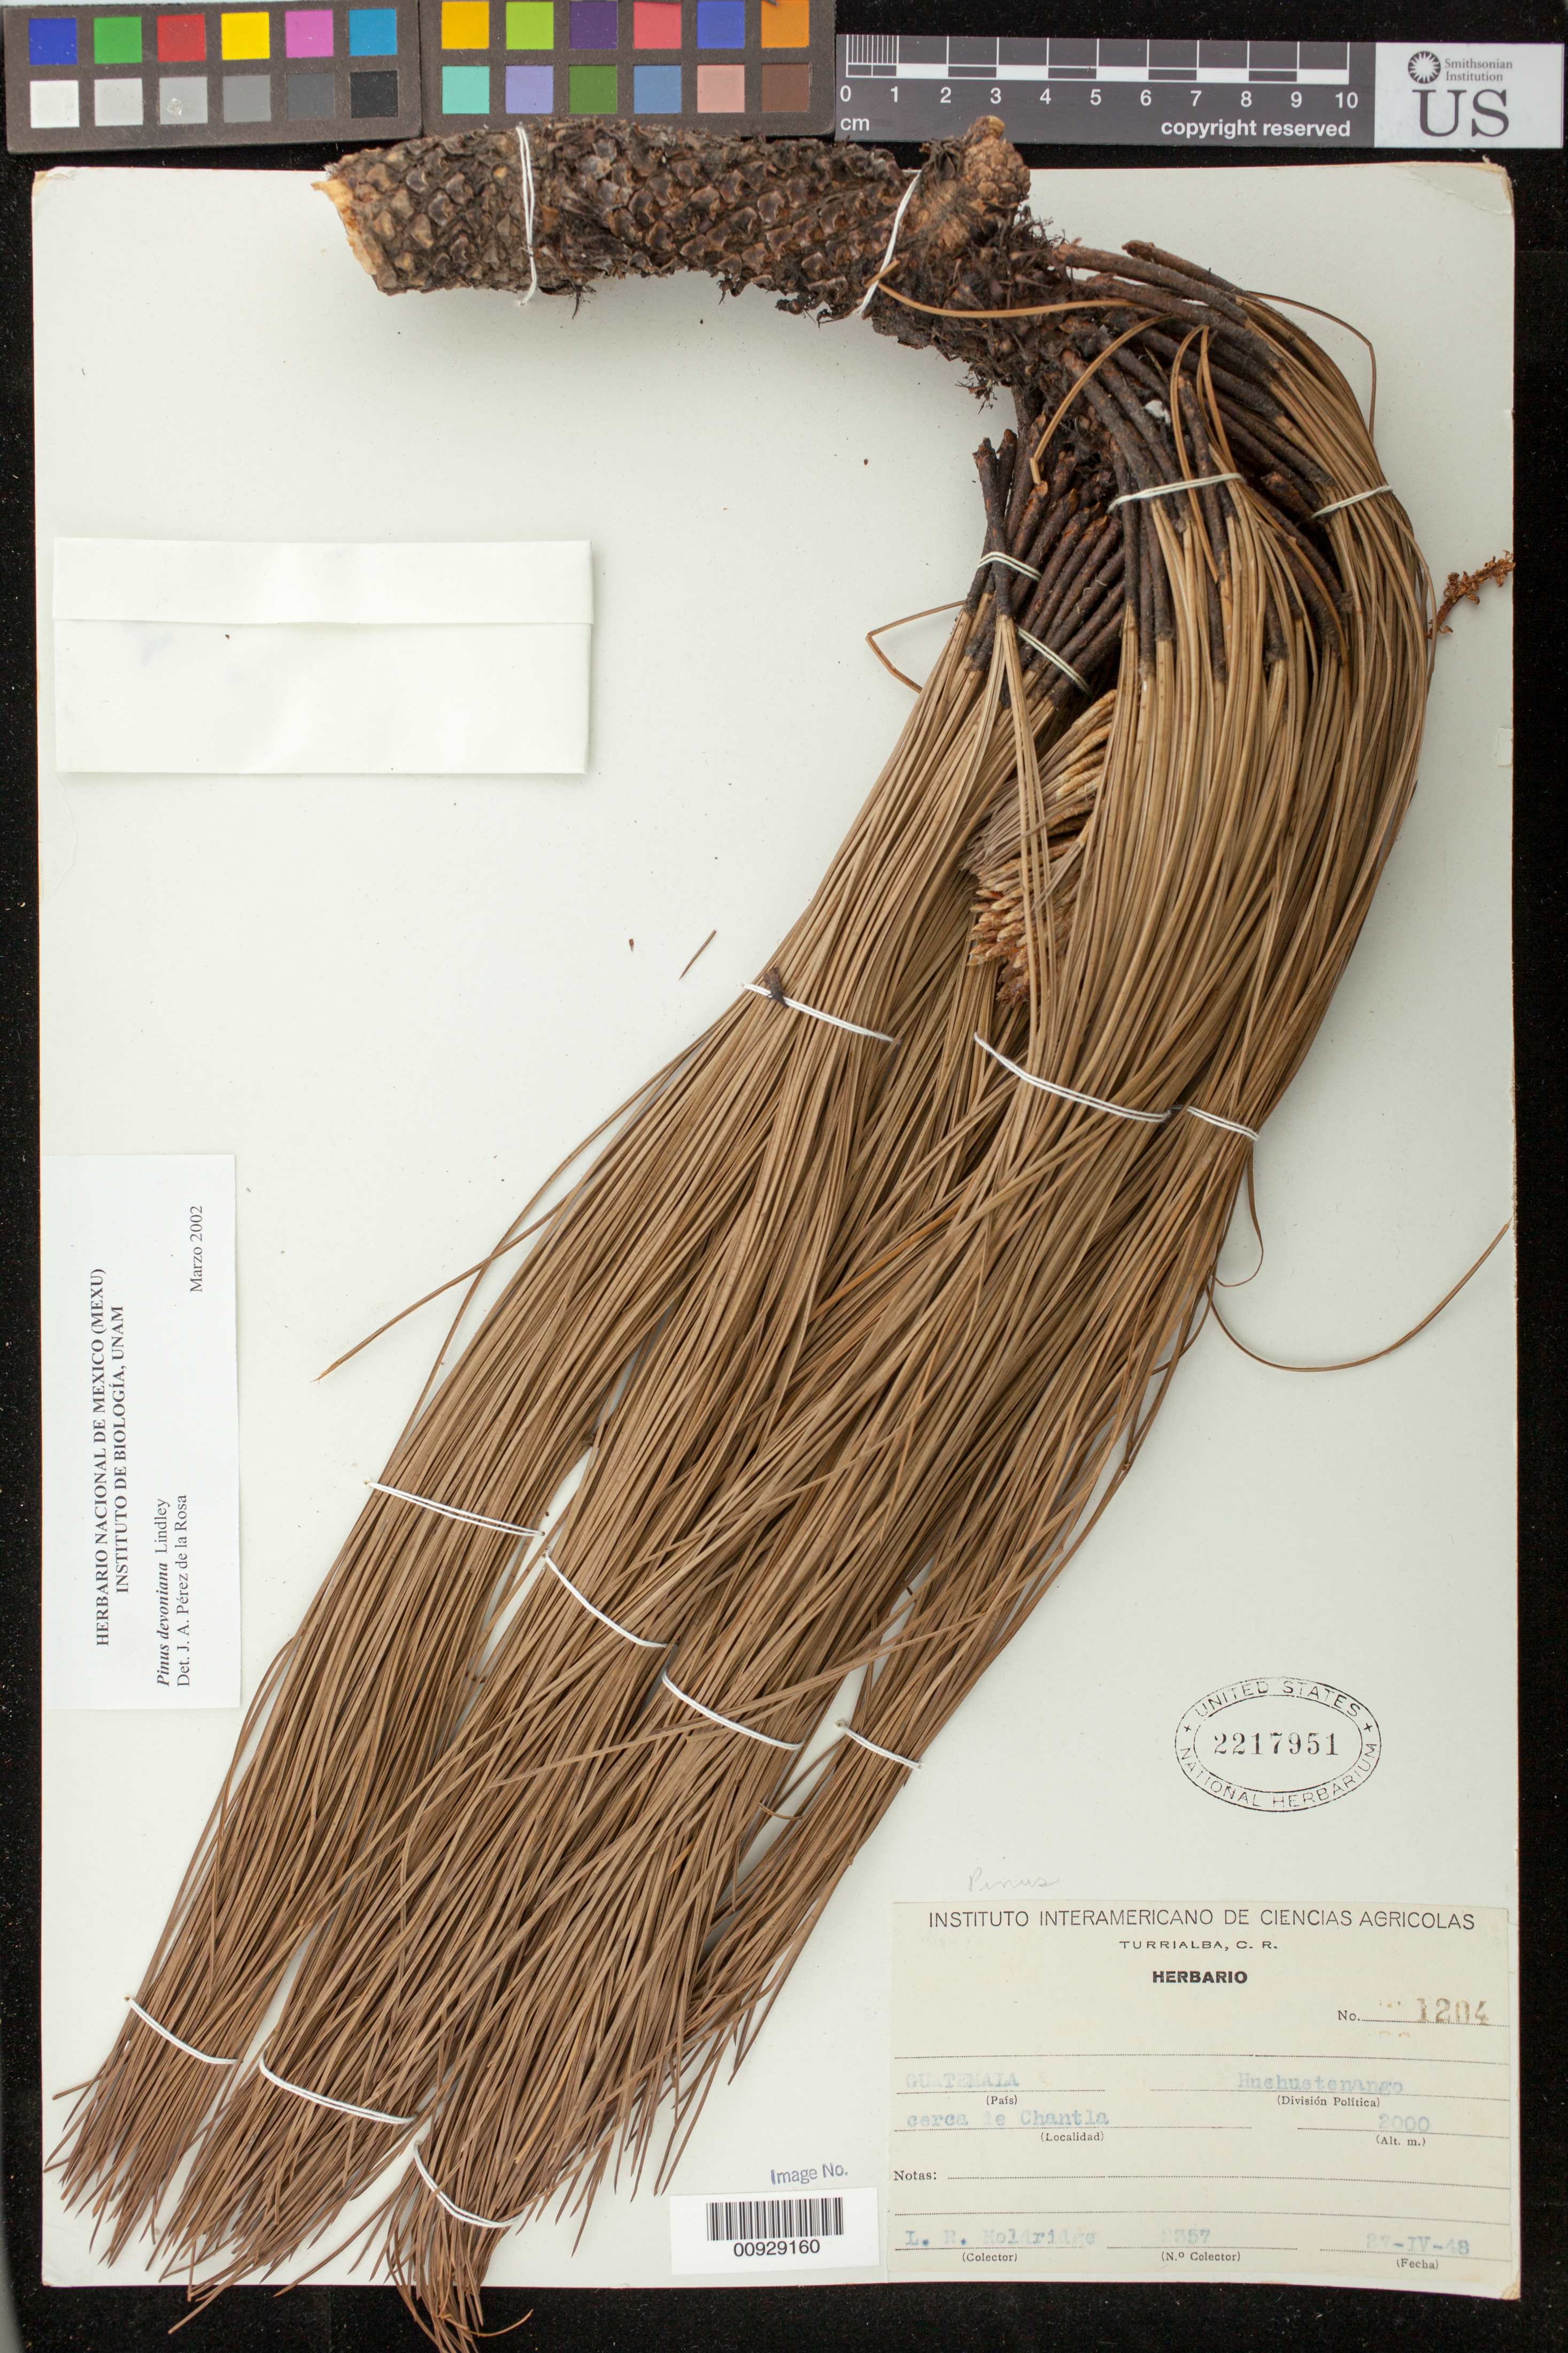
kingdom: Plantae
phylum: Tracheophyta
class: Pinopsida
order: Pinales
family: Pinaceae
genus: Pinus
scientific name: Pinus devoniana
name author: Lindl.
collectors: L. Holdridge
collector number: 2357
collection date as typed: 27 Apr 1948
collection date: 1948-04-27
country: Guatemala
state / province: Huehuetenango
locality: Cerca de Chantla.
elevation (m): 2000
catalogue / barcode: US 2217951